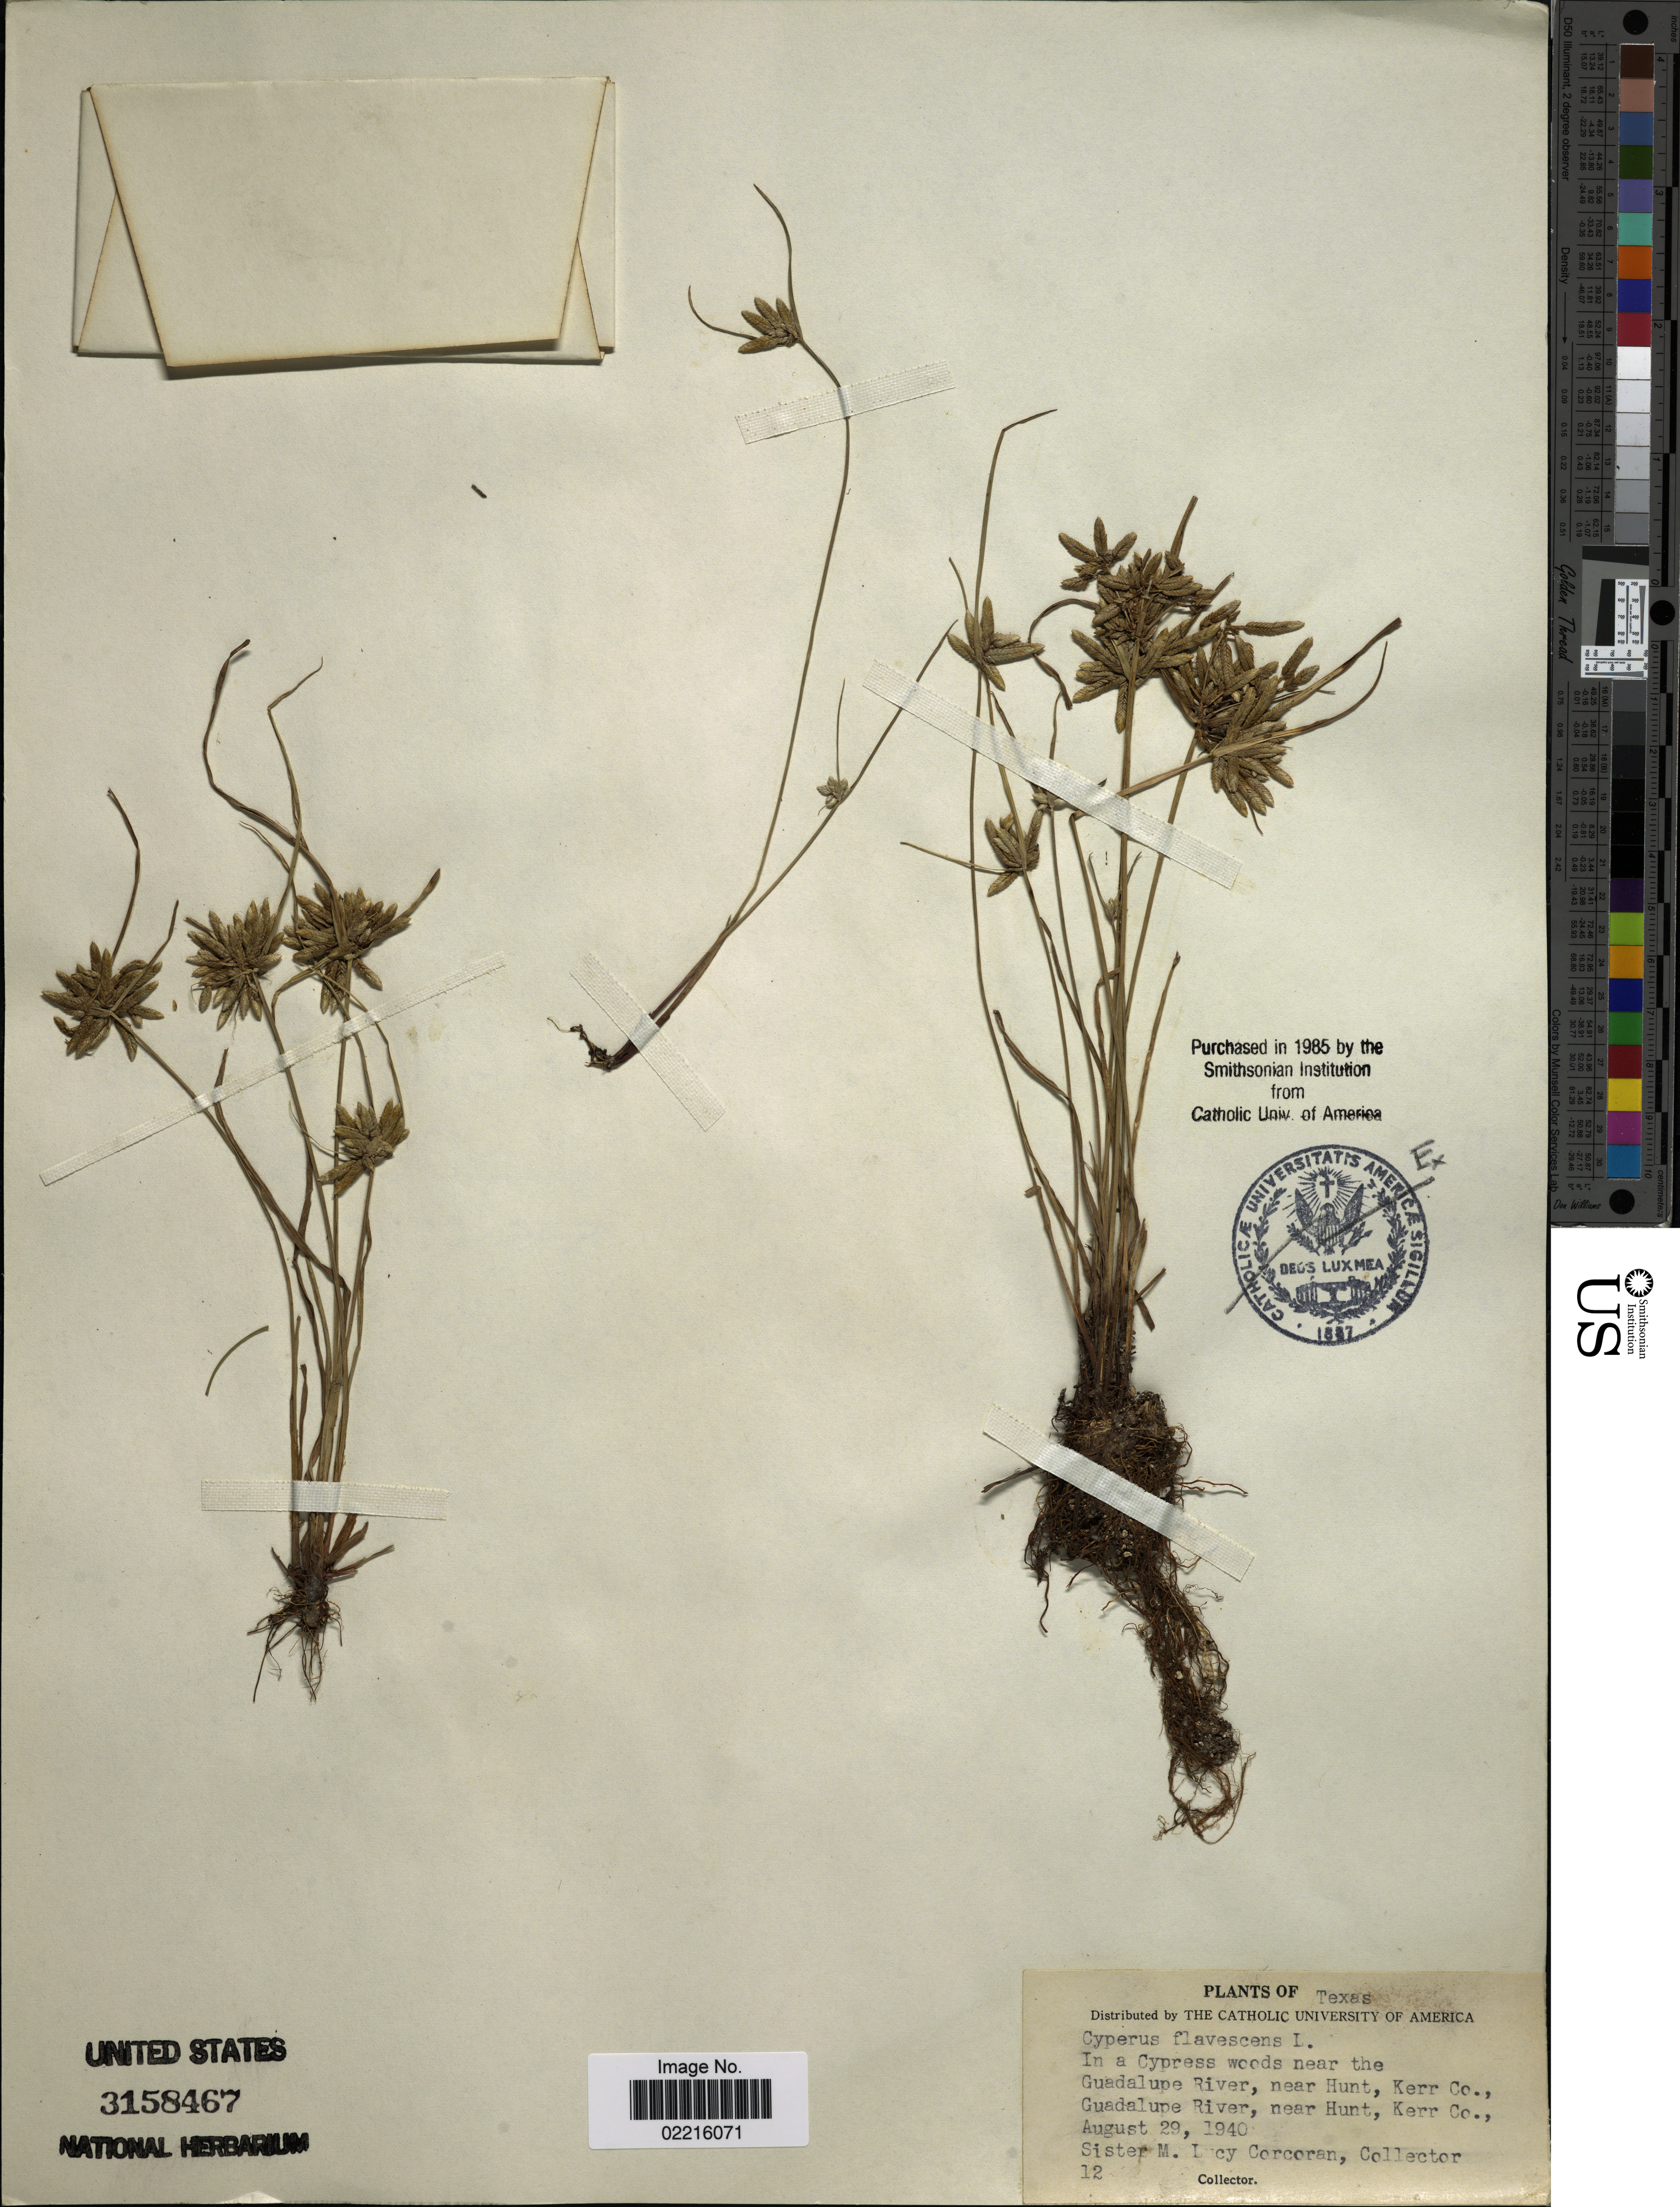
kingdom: Plantae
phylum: Tracheophyta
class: Liliopsida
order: Poales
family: Cyperaceae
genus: Cyperus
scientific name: Cyperus flavescens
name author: L.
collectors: M. Corcoran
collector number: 12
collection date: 1940-08-29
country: United States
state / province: Texas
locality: In a Cypress woods near the Guadalupe River, near Hunt, Kerr Co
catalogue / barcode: US 3158467